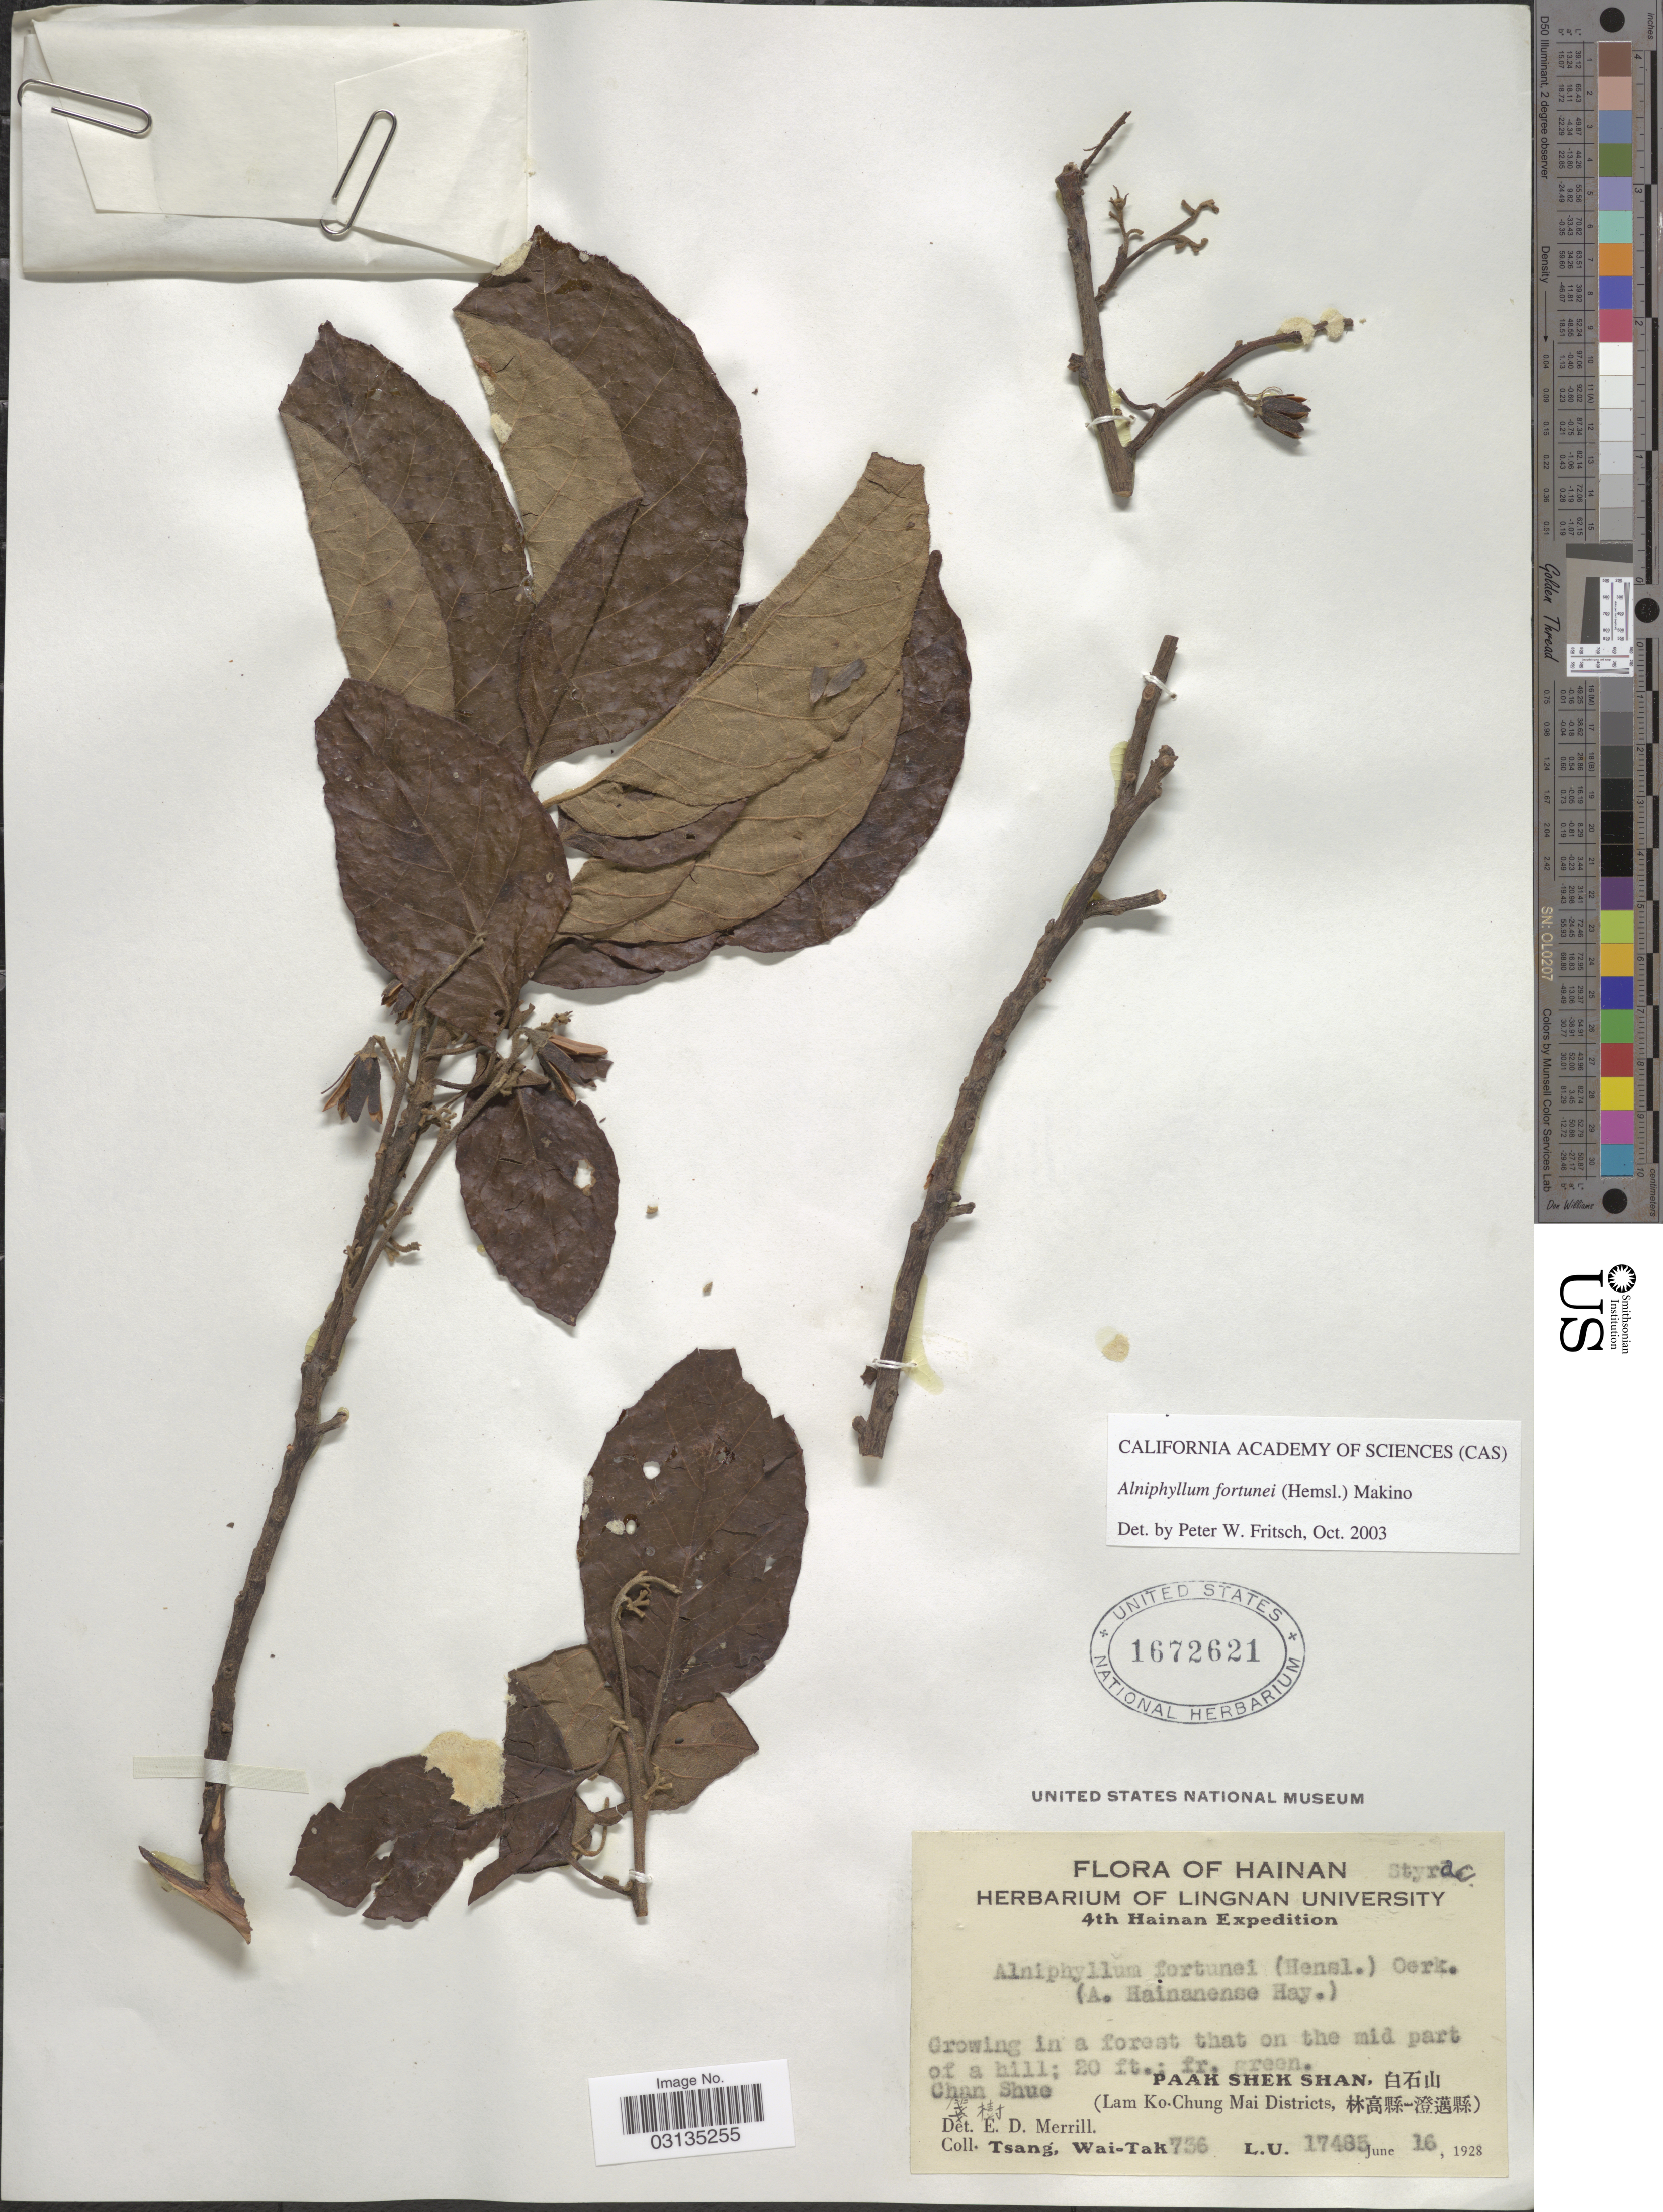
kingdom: Plantae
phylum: Tracheophyta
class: Magnoliopsida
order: Ericales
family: Styracaceae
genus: Alniphyllum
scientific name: Alniphyllum fortunei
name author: (Hemsl.) Makino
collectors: W. T. Tsang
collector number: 736/L.U.17485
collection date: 1928-06-16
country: China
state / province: Hainan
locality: Chan Shue, Paak Shek Shan, (Lam Ko-Chung Mai Districts).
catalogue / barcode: US 1672621